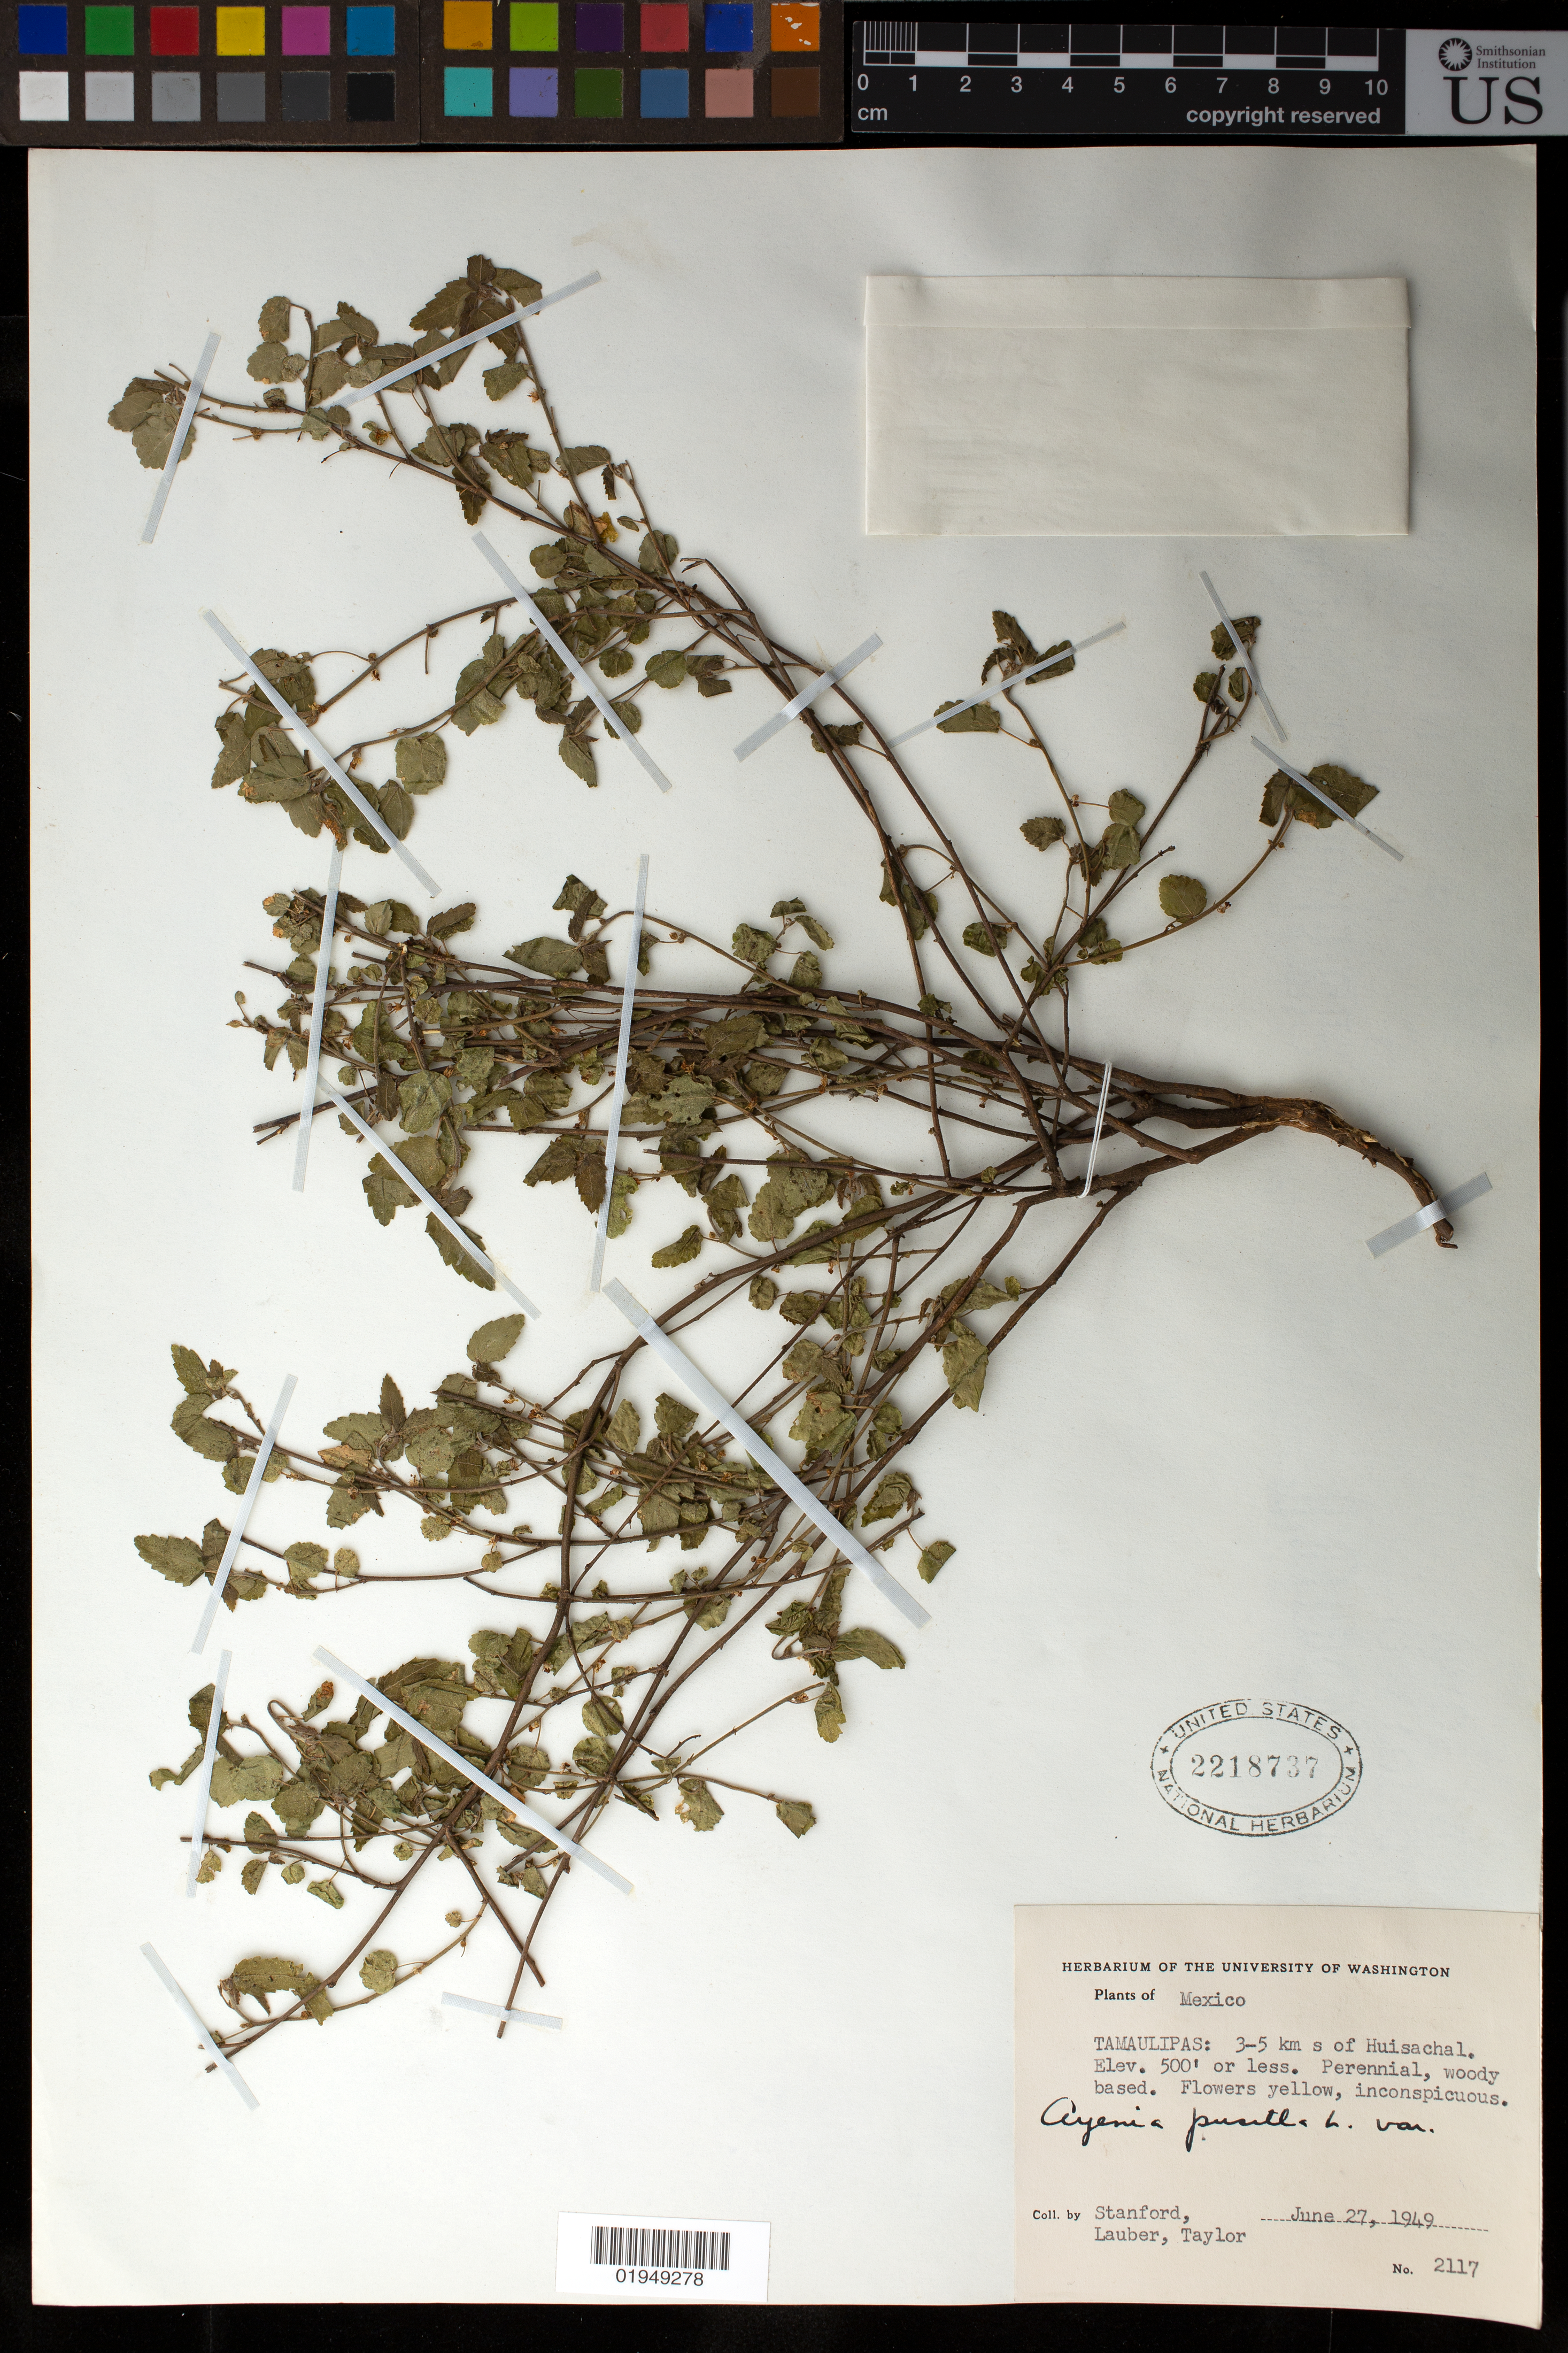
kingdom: Plantae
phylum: Tracheophyta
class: Magnoliopsida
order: Malvales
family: Malvaceae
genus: Ayenia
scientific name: Ayenia sp.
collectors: -. Stanford, -. Lauber & -- Taylor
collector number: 2117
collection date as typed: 27 Jun 1949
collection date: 1949-06-27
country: Mexico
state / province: Tamaulipas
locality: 3-5 km S of Huisachal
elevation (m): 0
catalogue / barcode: US 2218737